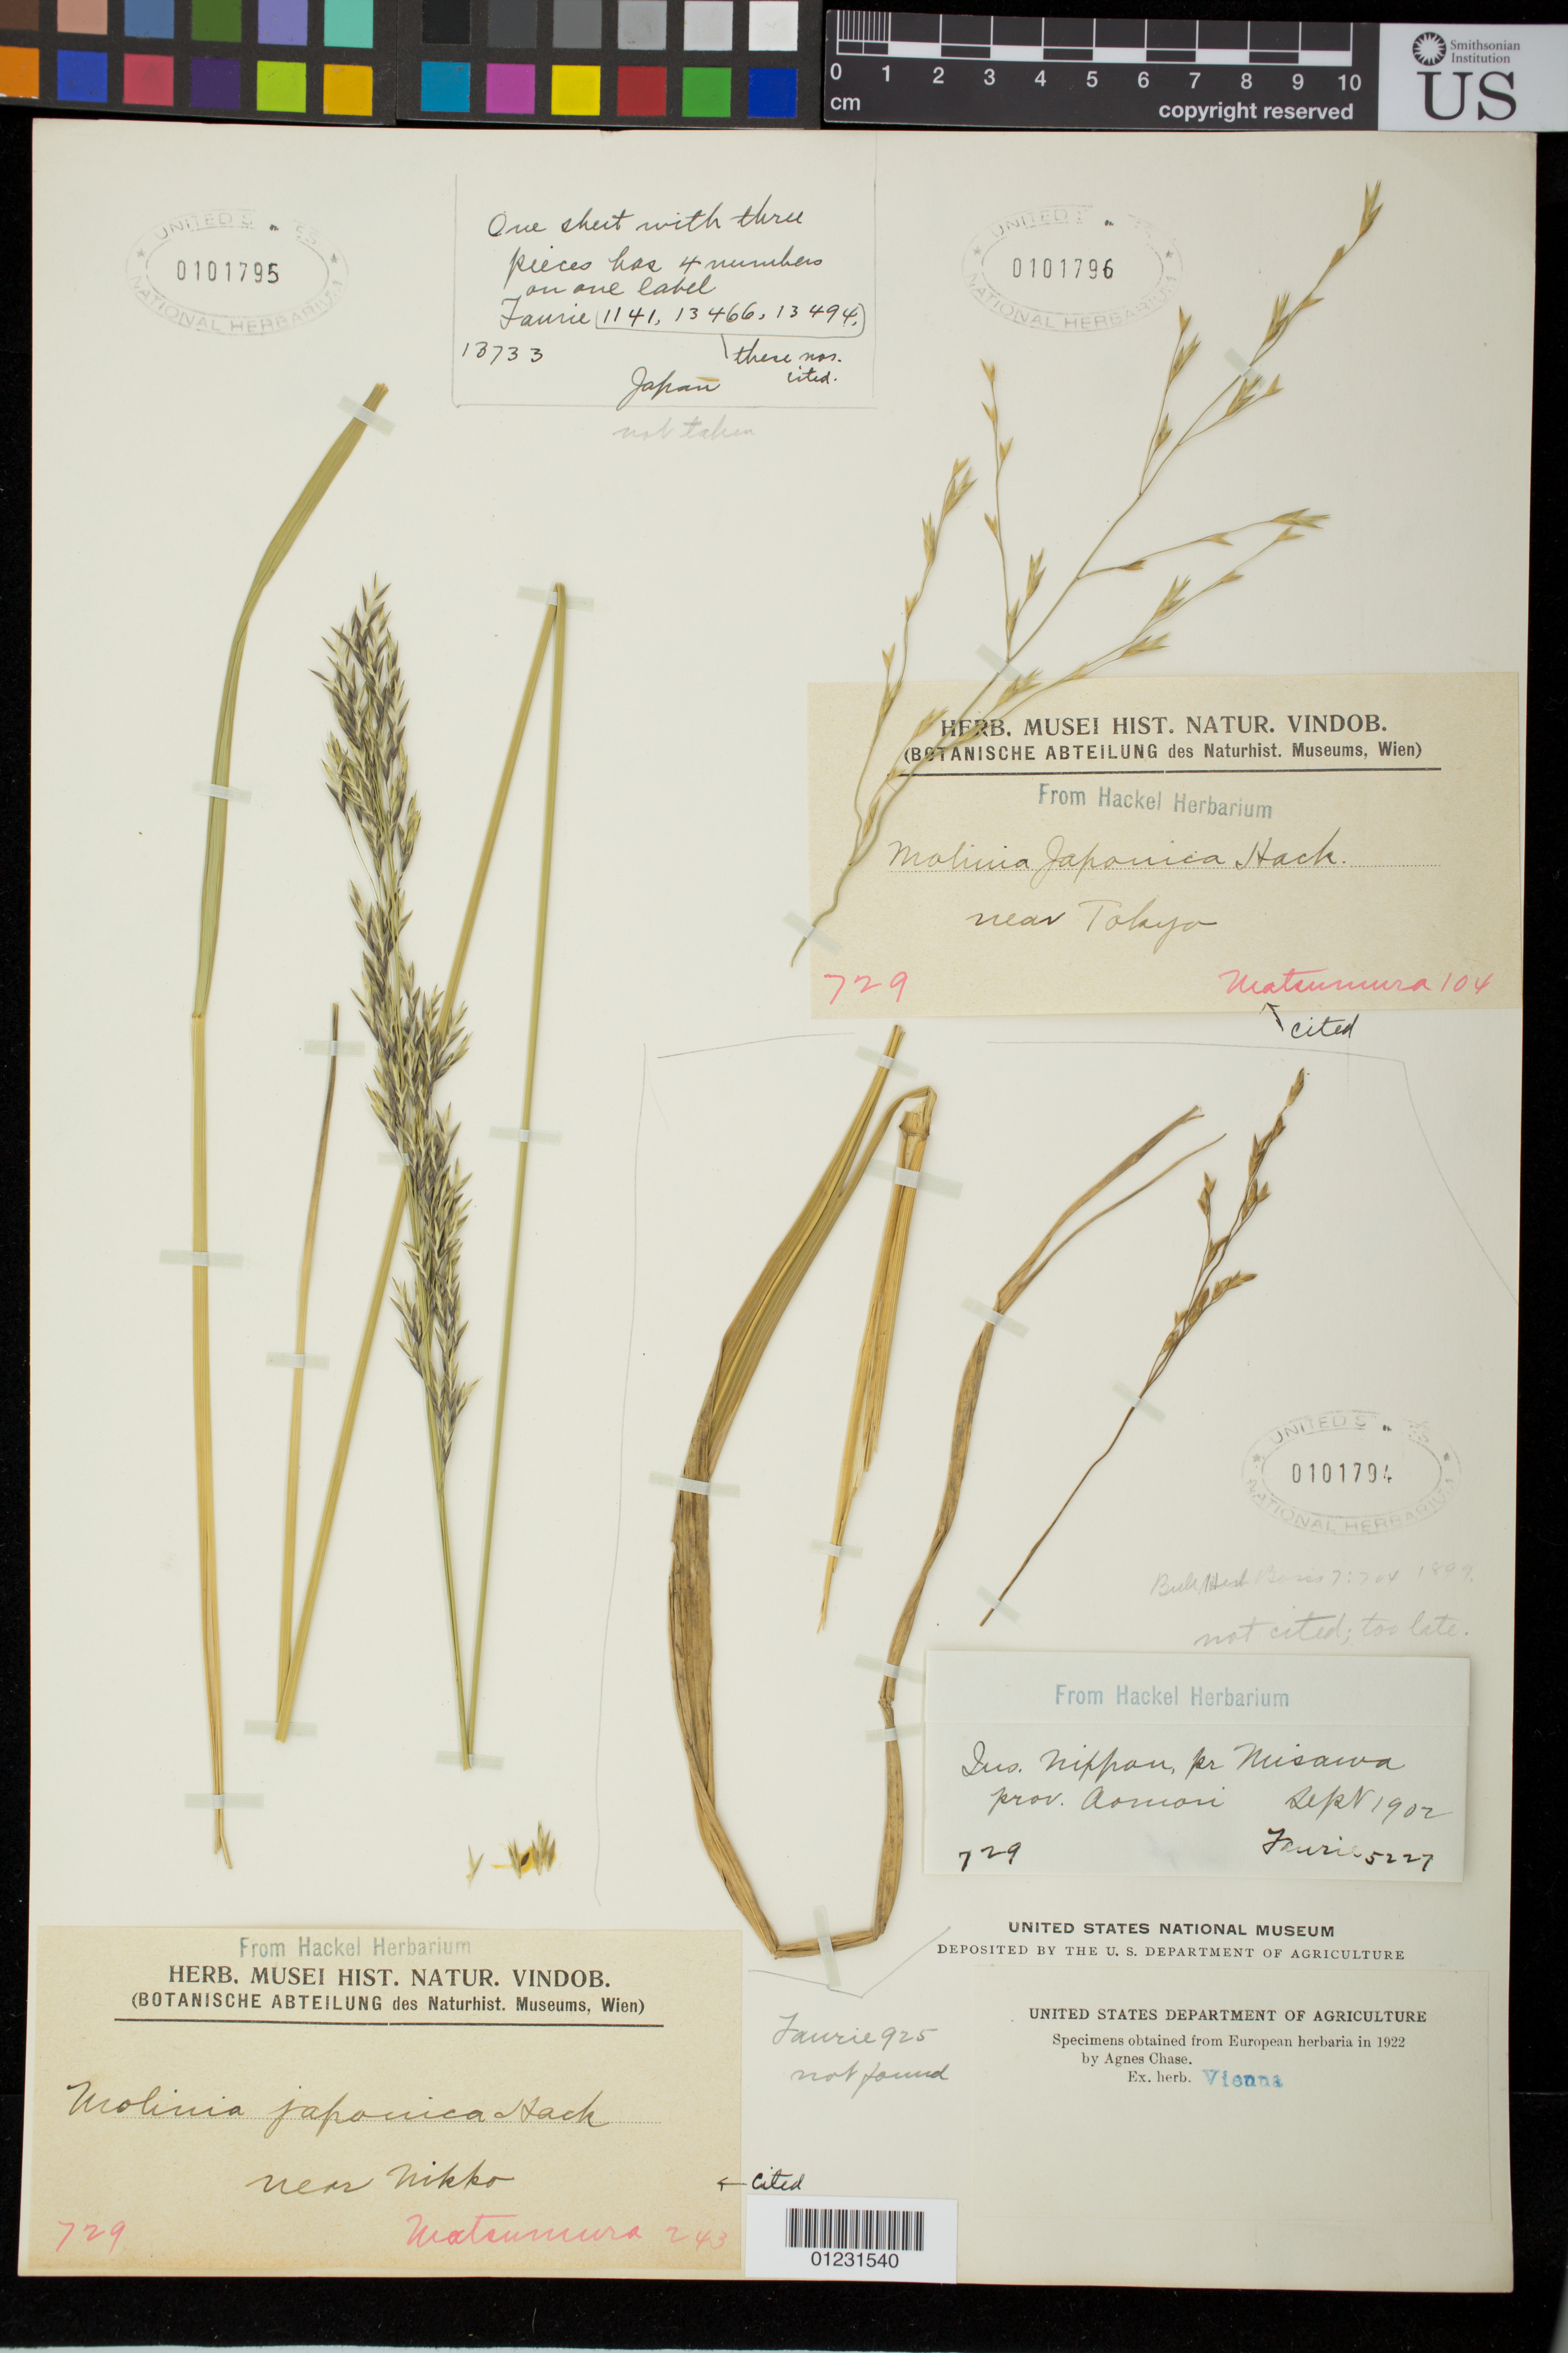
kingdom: Plantae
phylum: Tracheophyta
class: Liliopsida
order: Poales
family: Poaceae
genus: Molinia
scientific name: Molinia japonica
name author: Hack.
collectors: U. Faurie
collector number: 5227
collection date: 1902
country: Japan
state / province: Aomori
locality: Ins. Nippon, pr. Misawa.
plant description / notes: Fragmentary material ex herb. Hackel.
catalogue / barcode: US 101794